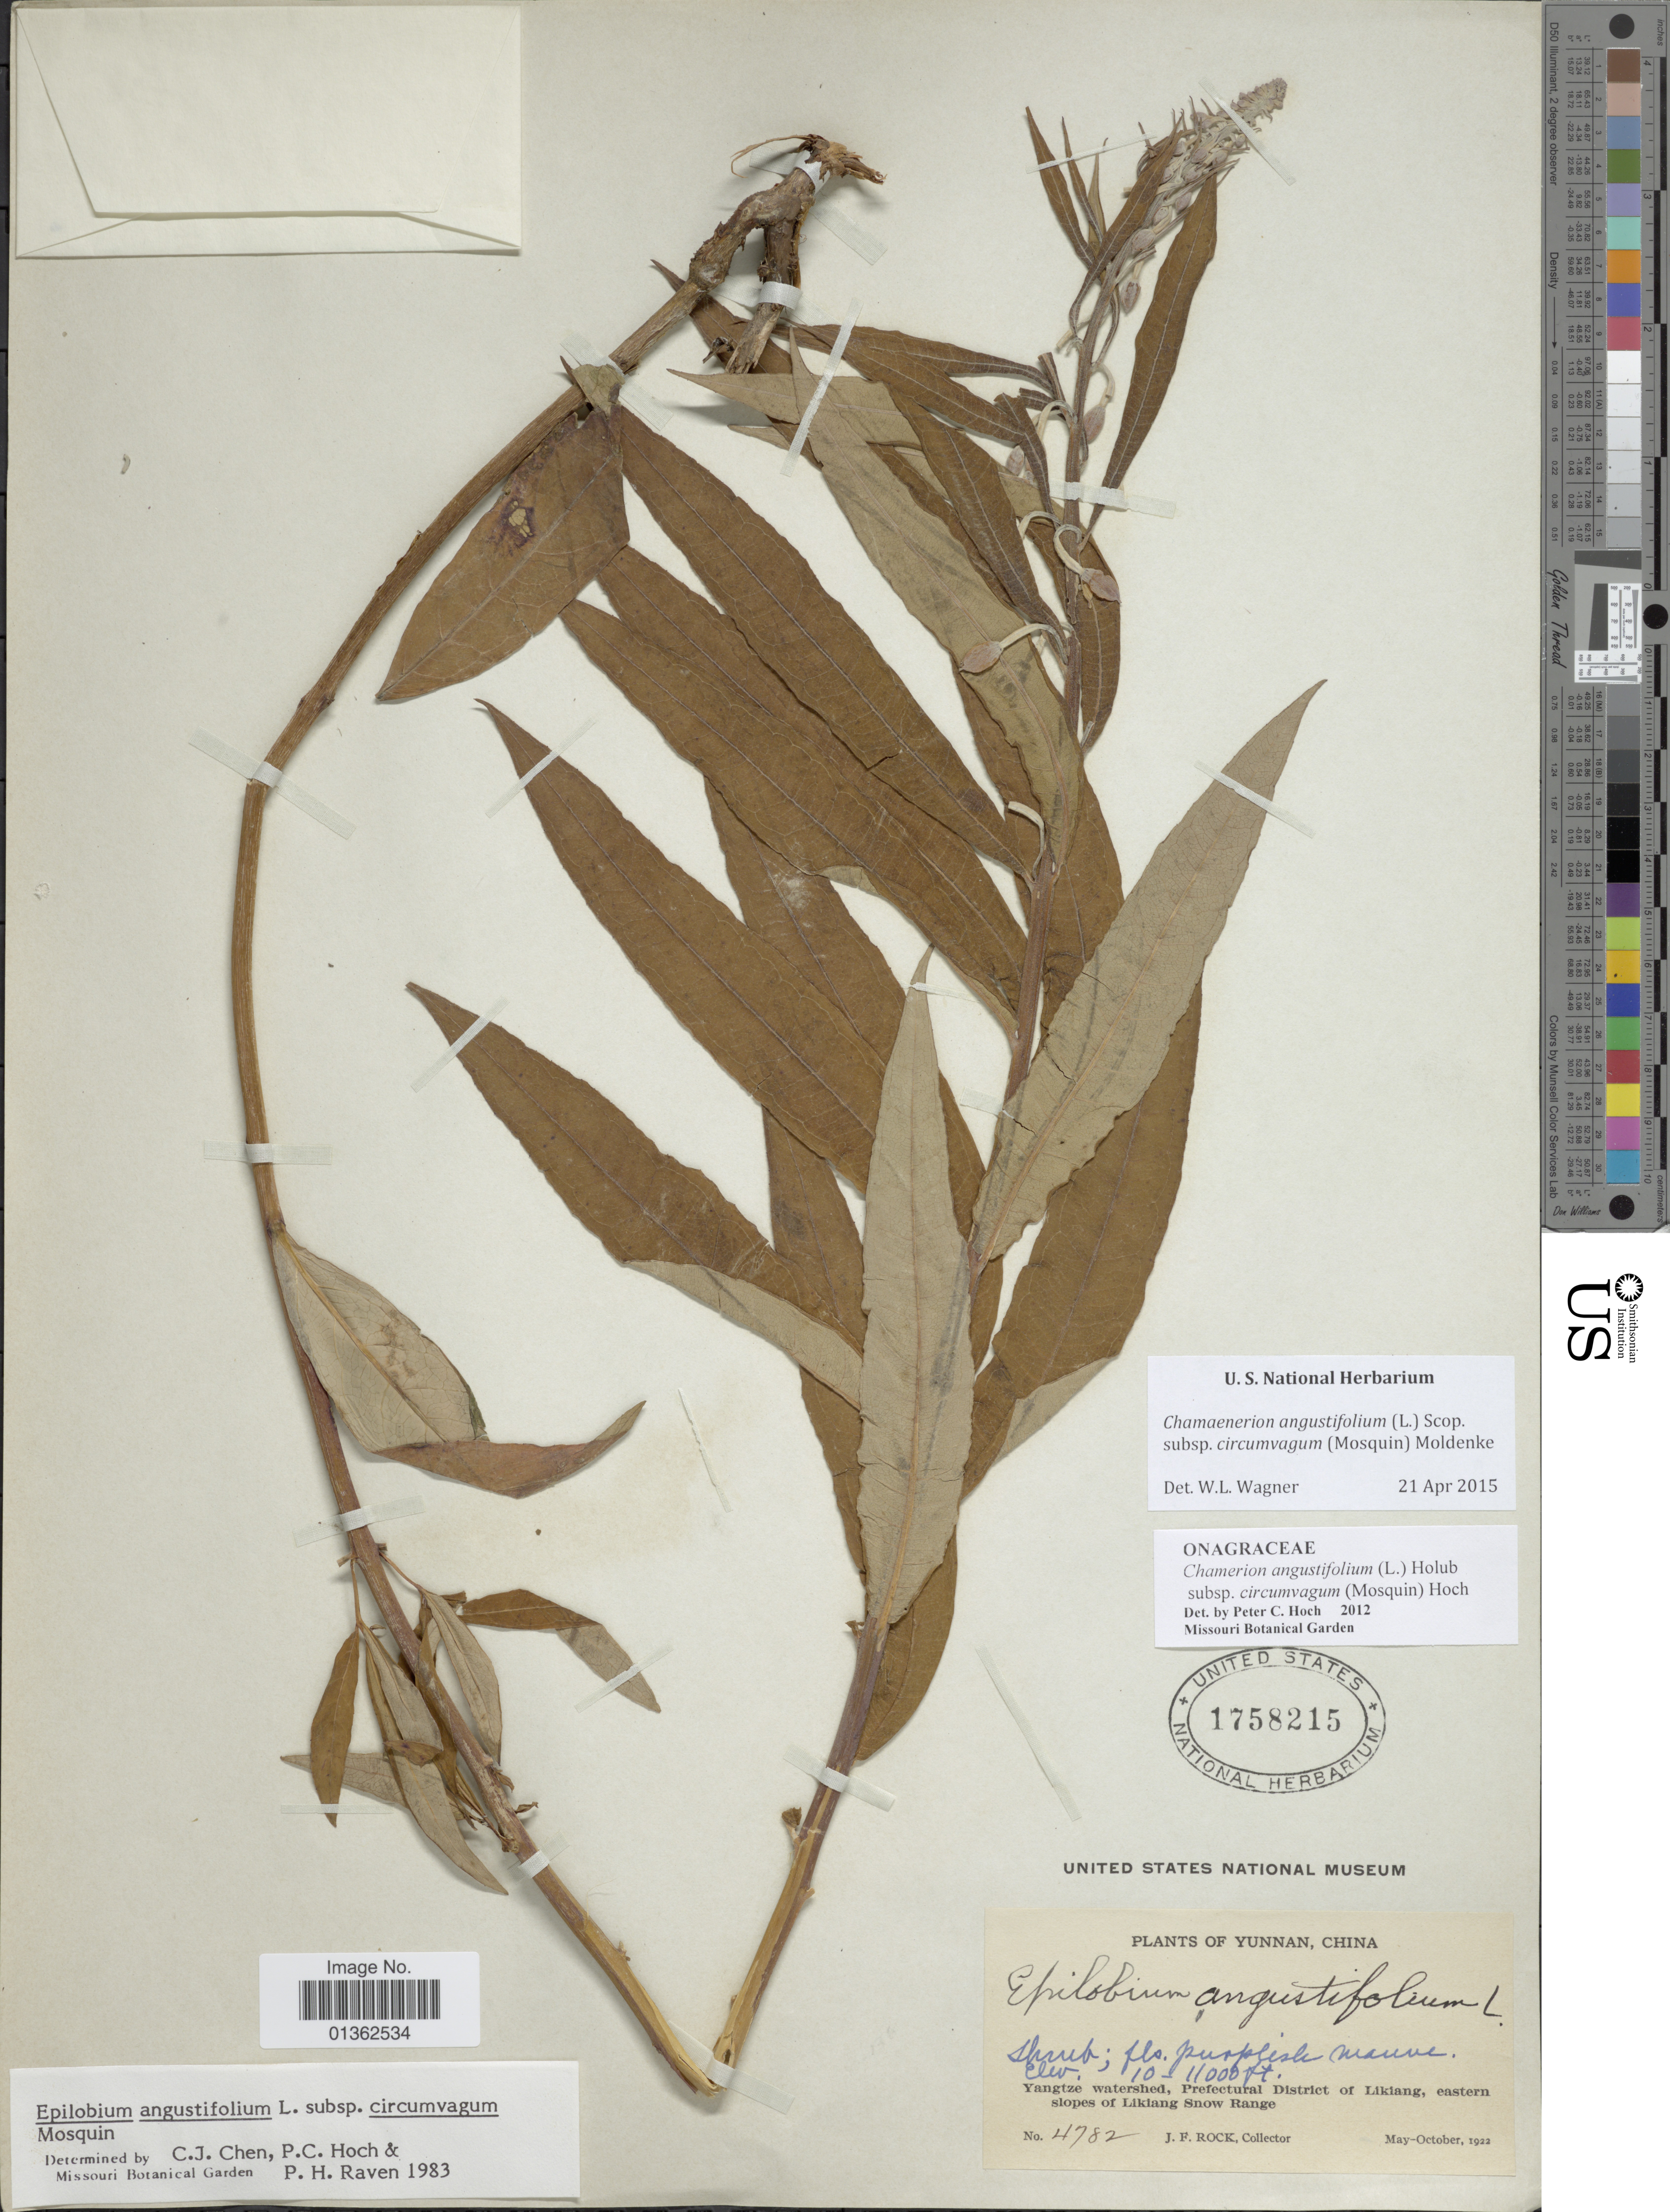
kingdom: Plantae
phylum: Tracheophyta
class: Magnoliopsida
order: Myrtales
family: Onagraceae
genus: Chamaenerion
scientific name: Chamaenerion angustifolium subsp. circumvagum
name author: (Mosquin) Moldenke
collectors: J. Rock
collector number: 4782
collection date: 1922-05/1922-10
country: China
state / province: Yunnan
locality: Yangtze watershed, Prefectural District of Likiang, eastern slopes of Likiang Snow Range.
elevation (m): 3048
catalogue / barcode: US 1758215